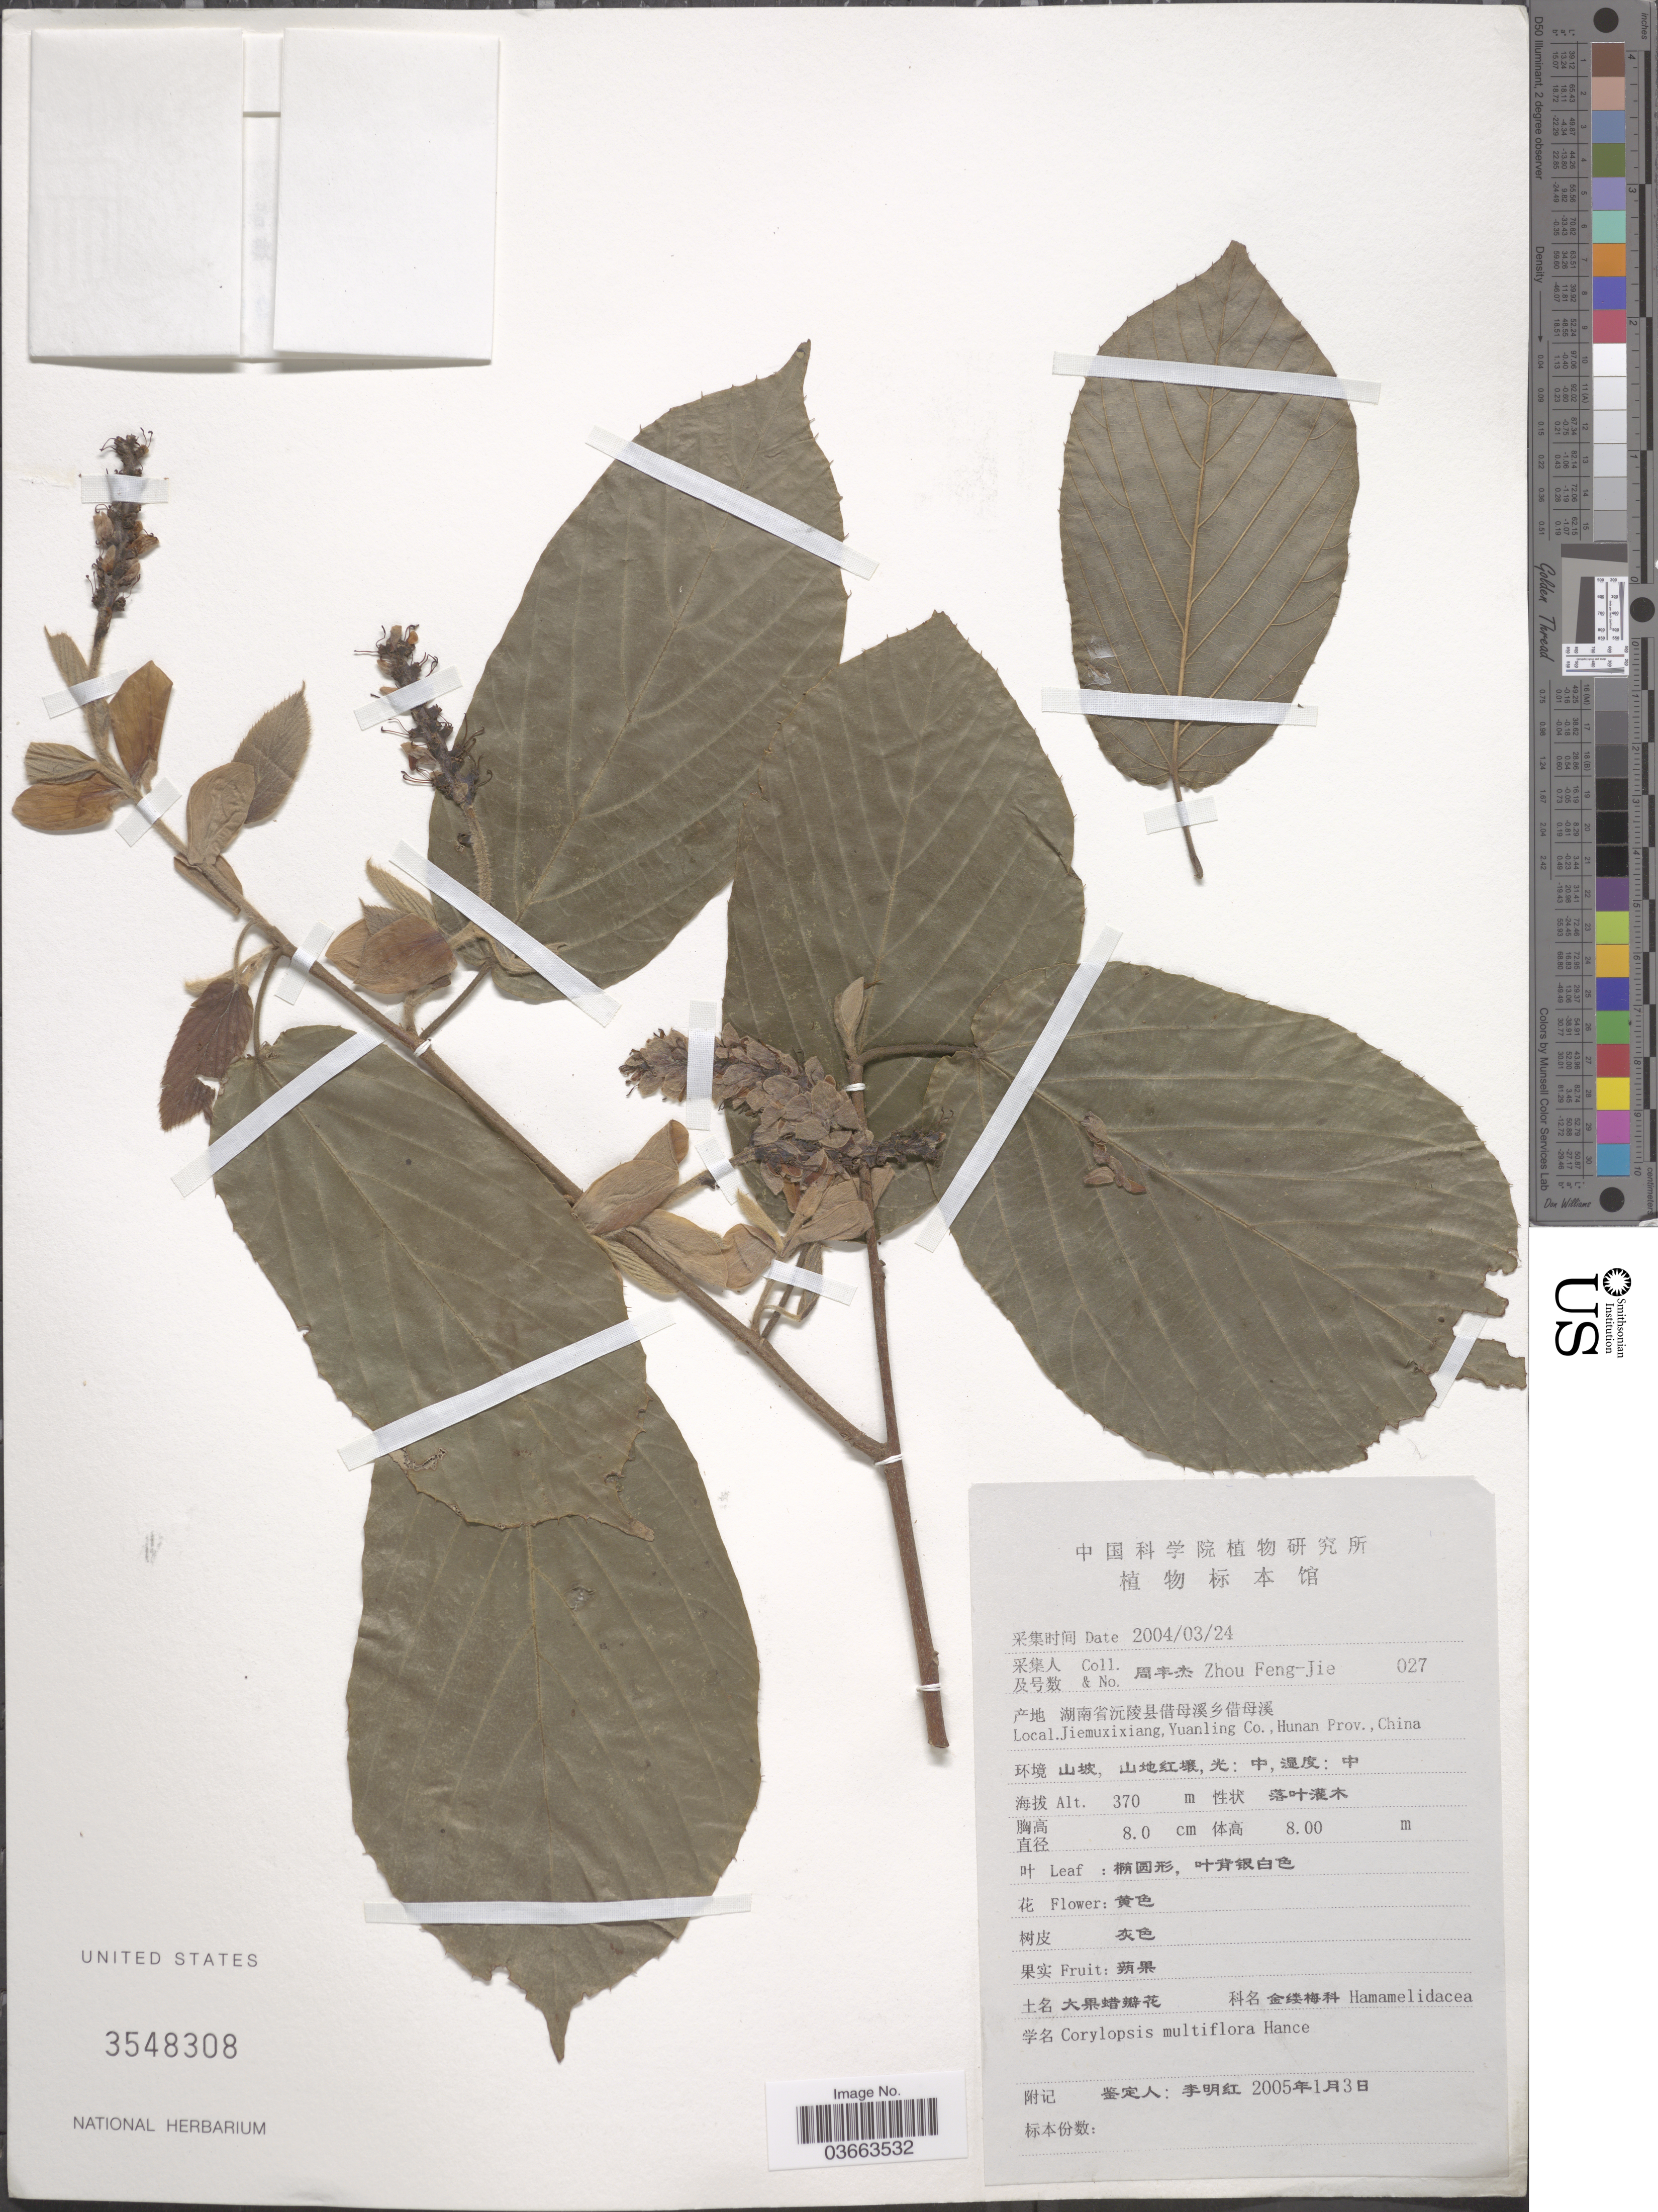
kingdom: Plantae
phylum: Tracheophyta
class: Magnoliopsida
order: Saxifragales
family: Hamamelidaceae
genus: Corylopsis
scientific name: Corylopsis multiflora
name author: Hance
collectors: F. Zhou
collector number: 027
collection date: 2004-03-24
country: China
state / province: Hunan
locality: Jiemuxixiang, Yuanling Co.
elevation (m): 370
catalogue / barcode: US 3548308